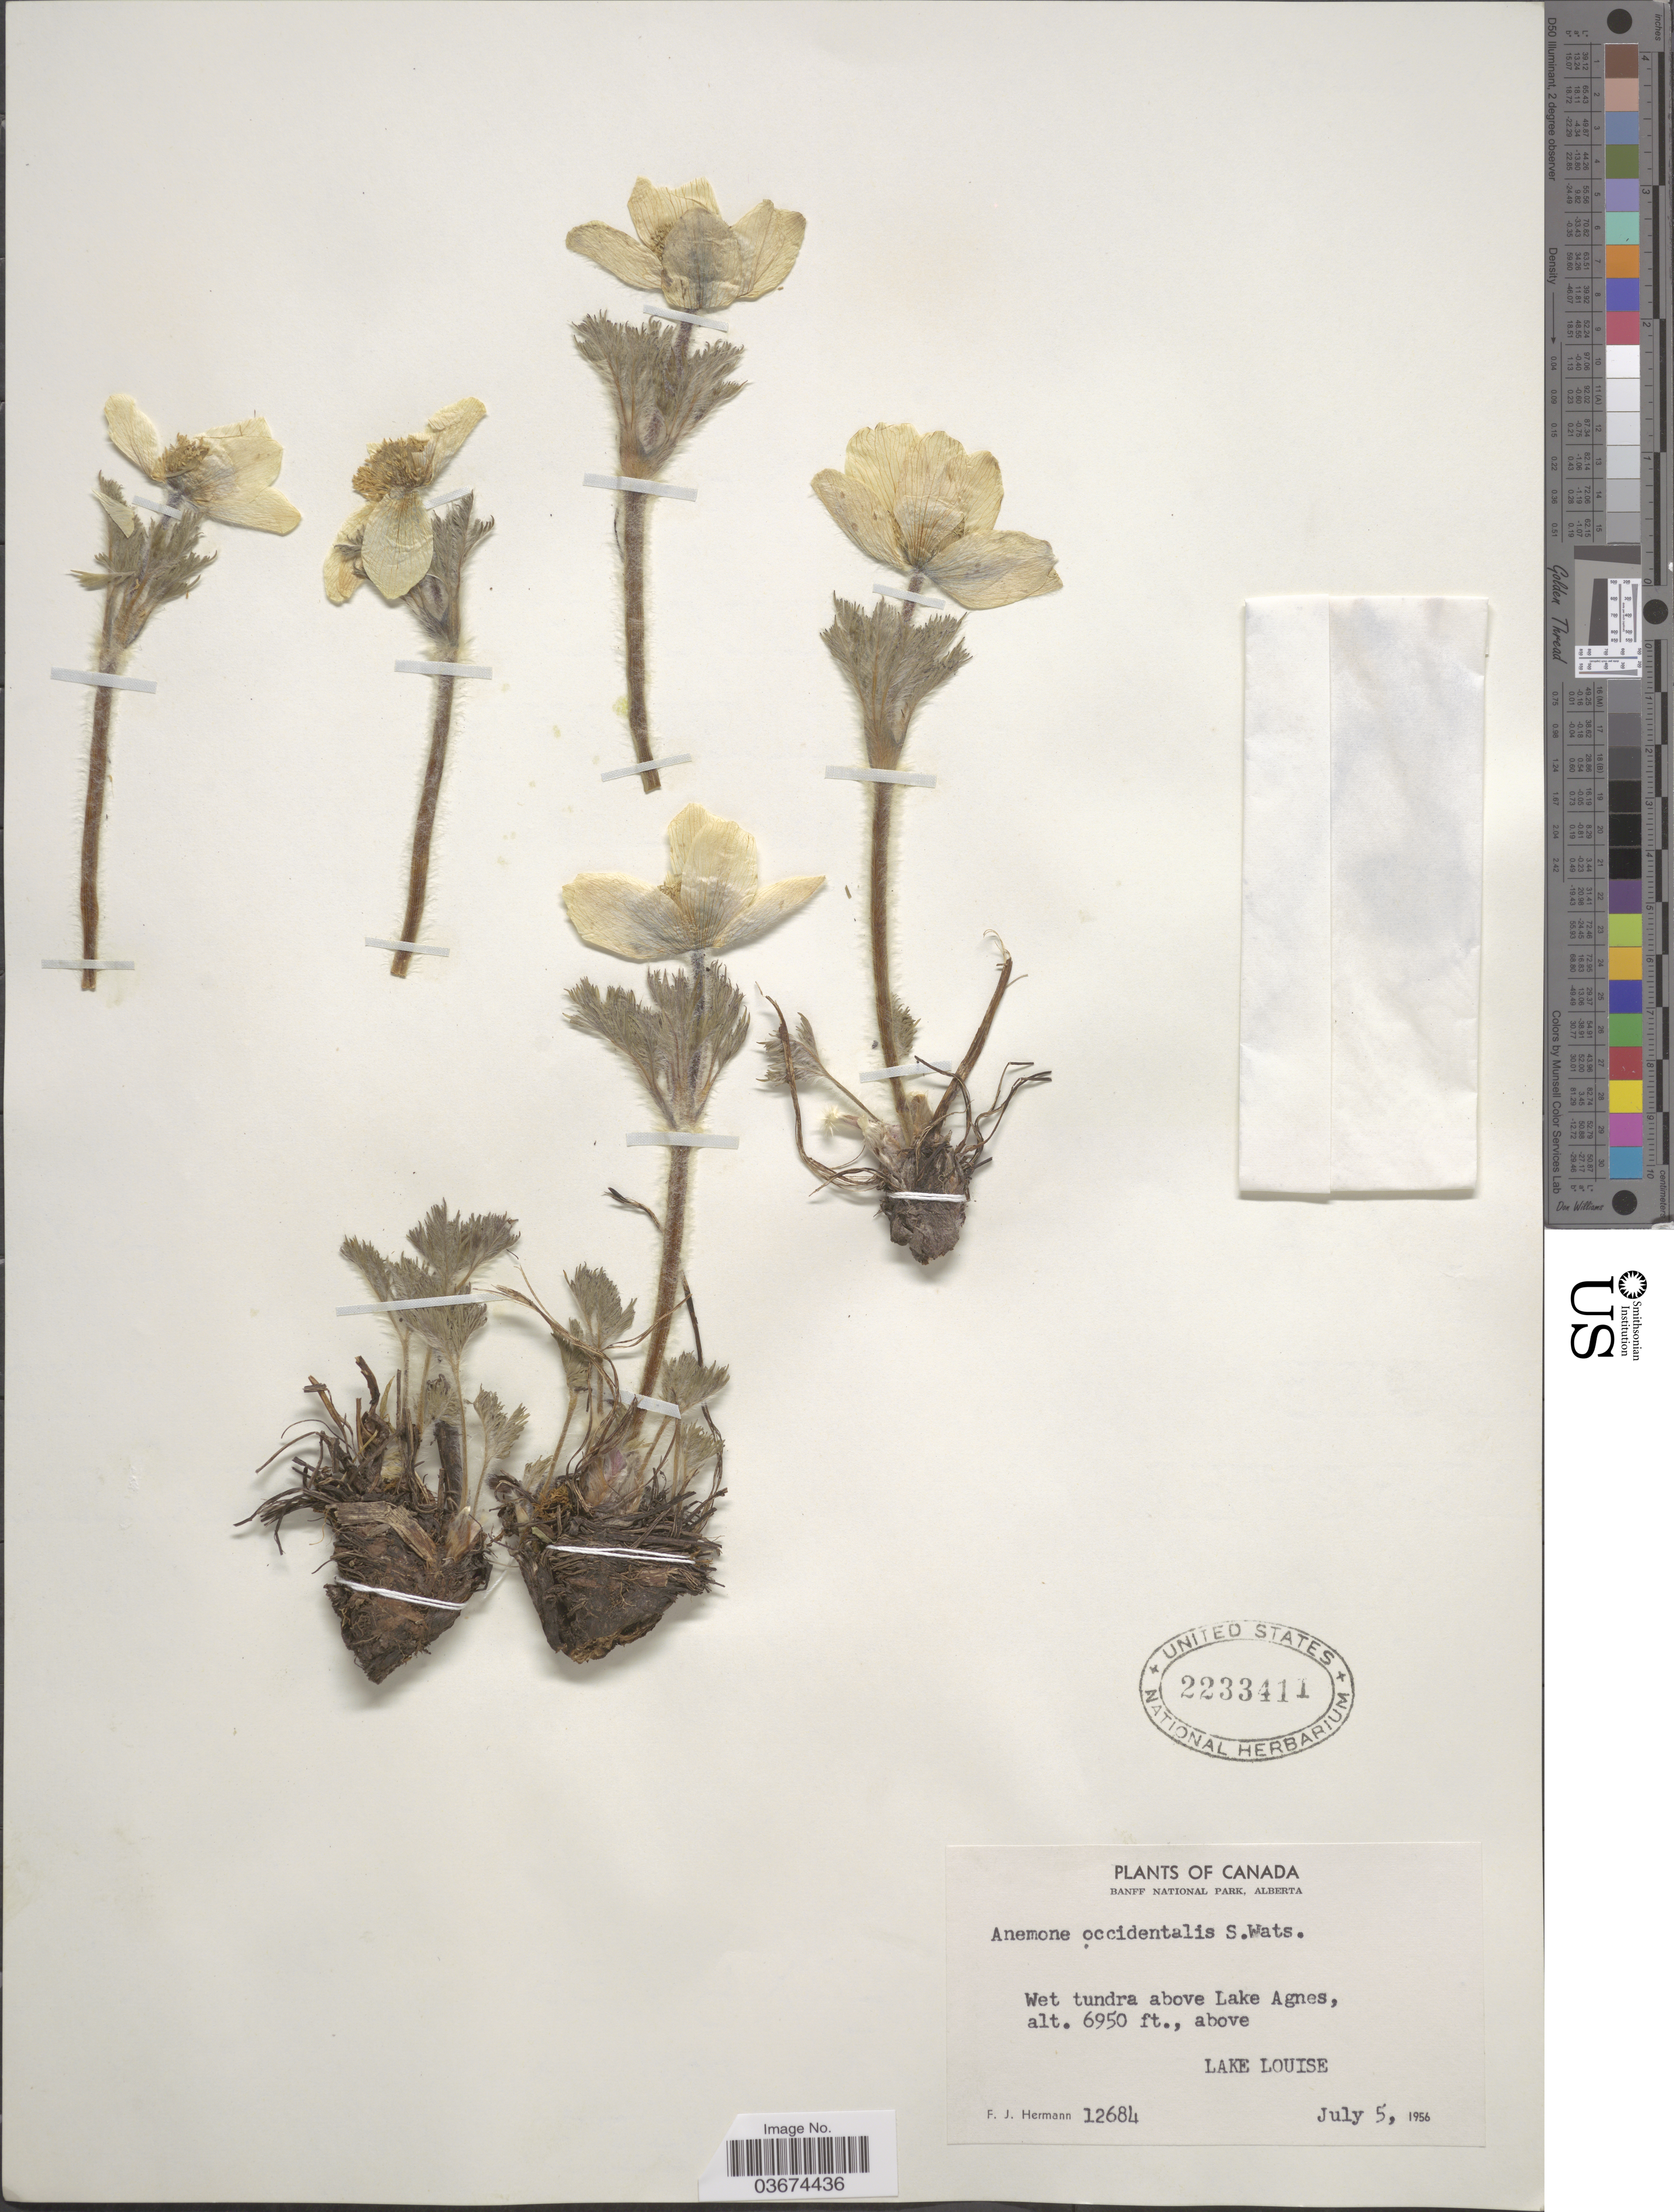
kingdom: Plantae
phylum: Tracheophyta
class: Magnoliopsida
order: Ranunculales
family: Ranunculaceae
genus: Pulsatilla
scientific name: Pulsatilla occidentalis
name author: (S. Watson) Freyn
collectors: F. J. Hermann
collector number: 12684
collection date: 1956-07-05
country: Canada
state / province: Alberta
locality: Banff National Park. Above Lake Agnes, above Lake Louise.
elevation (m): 2118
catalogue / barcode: US 2233411